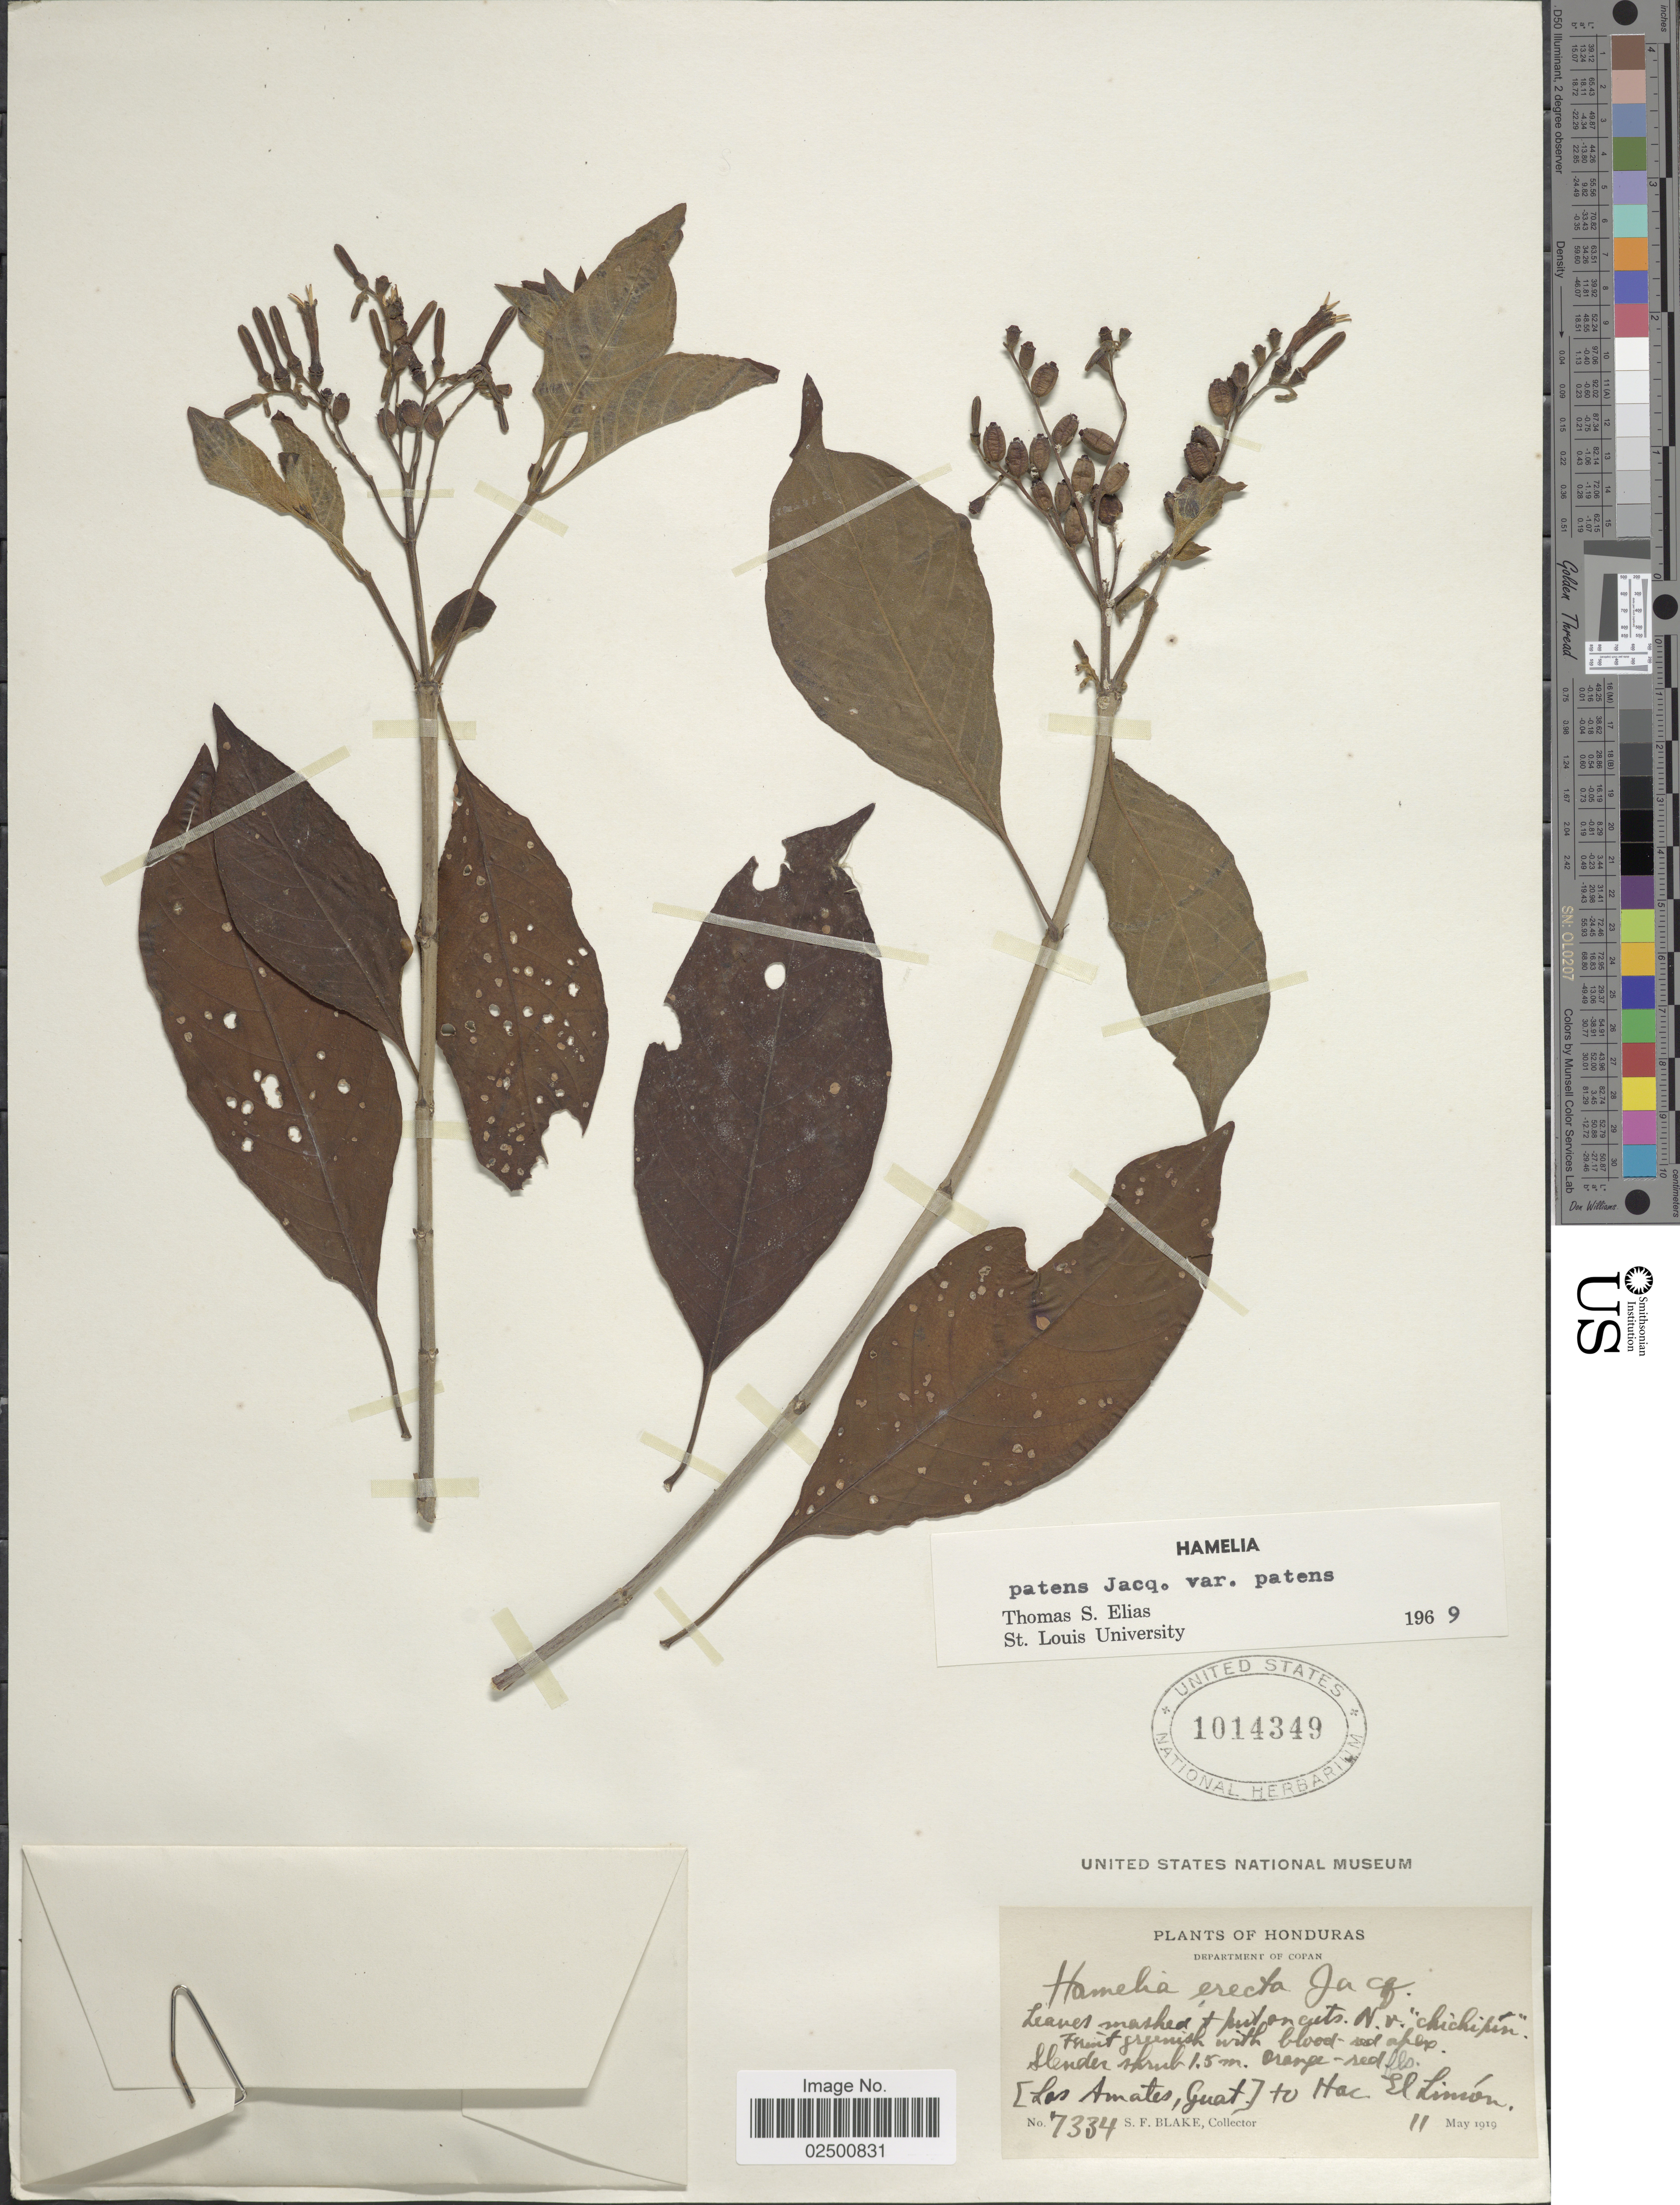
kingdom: Plantae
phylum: Tracheophyta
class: Magnoliopsida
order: Gentianales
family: Rubiaceae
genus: Hamelia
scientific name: Hamelia patens var. patens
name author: Jacq.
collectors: S. Blake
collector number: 7334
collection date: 1919-05-11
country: Honduras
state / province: Copán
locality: Department of Copan. (Las Amates, Guat) to Hac. El Limon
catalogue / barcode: US 1014349